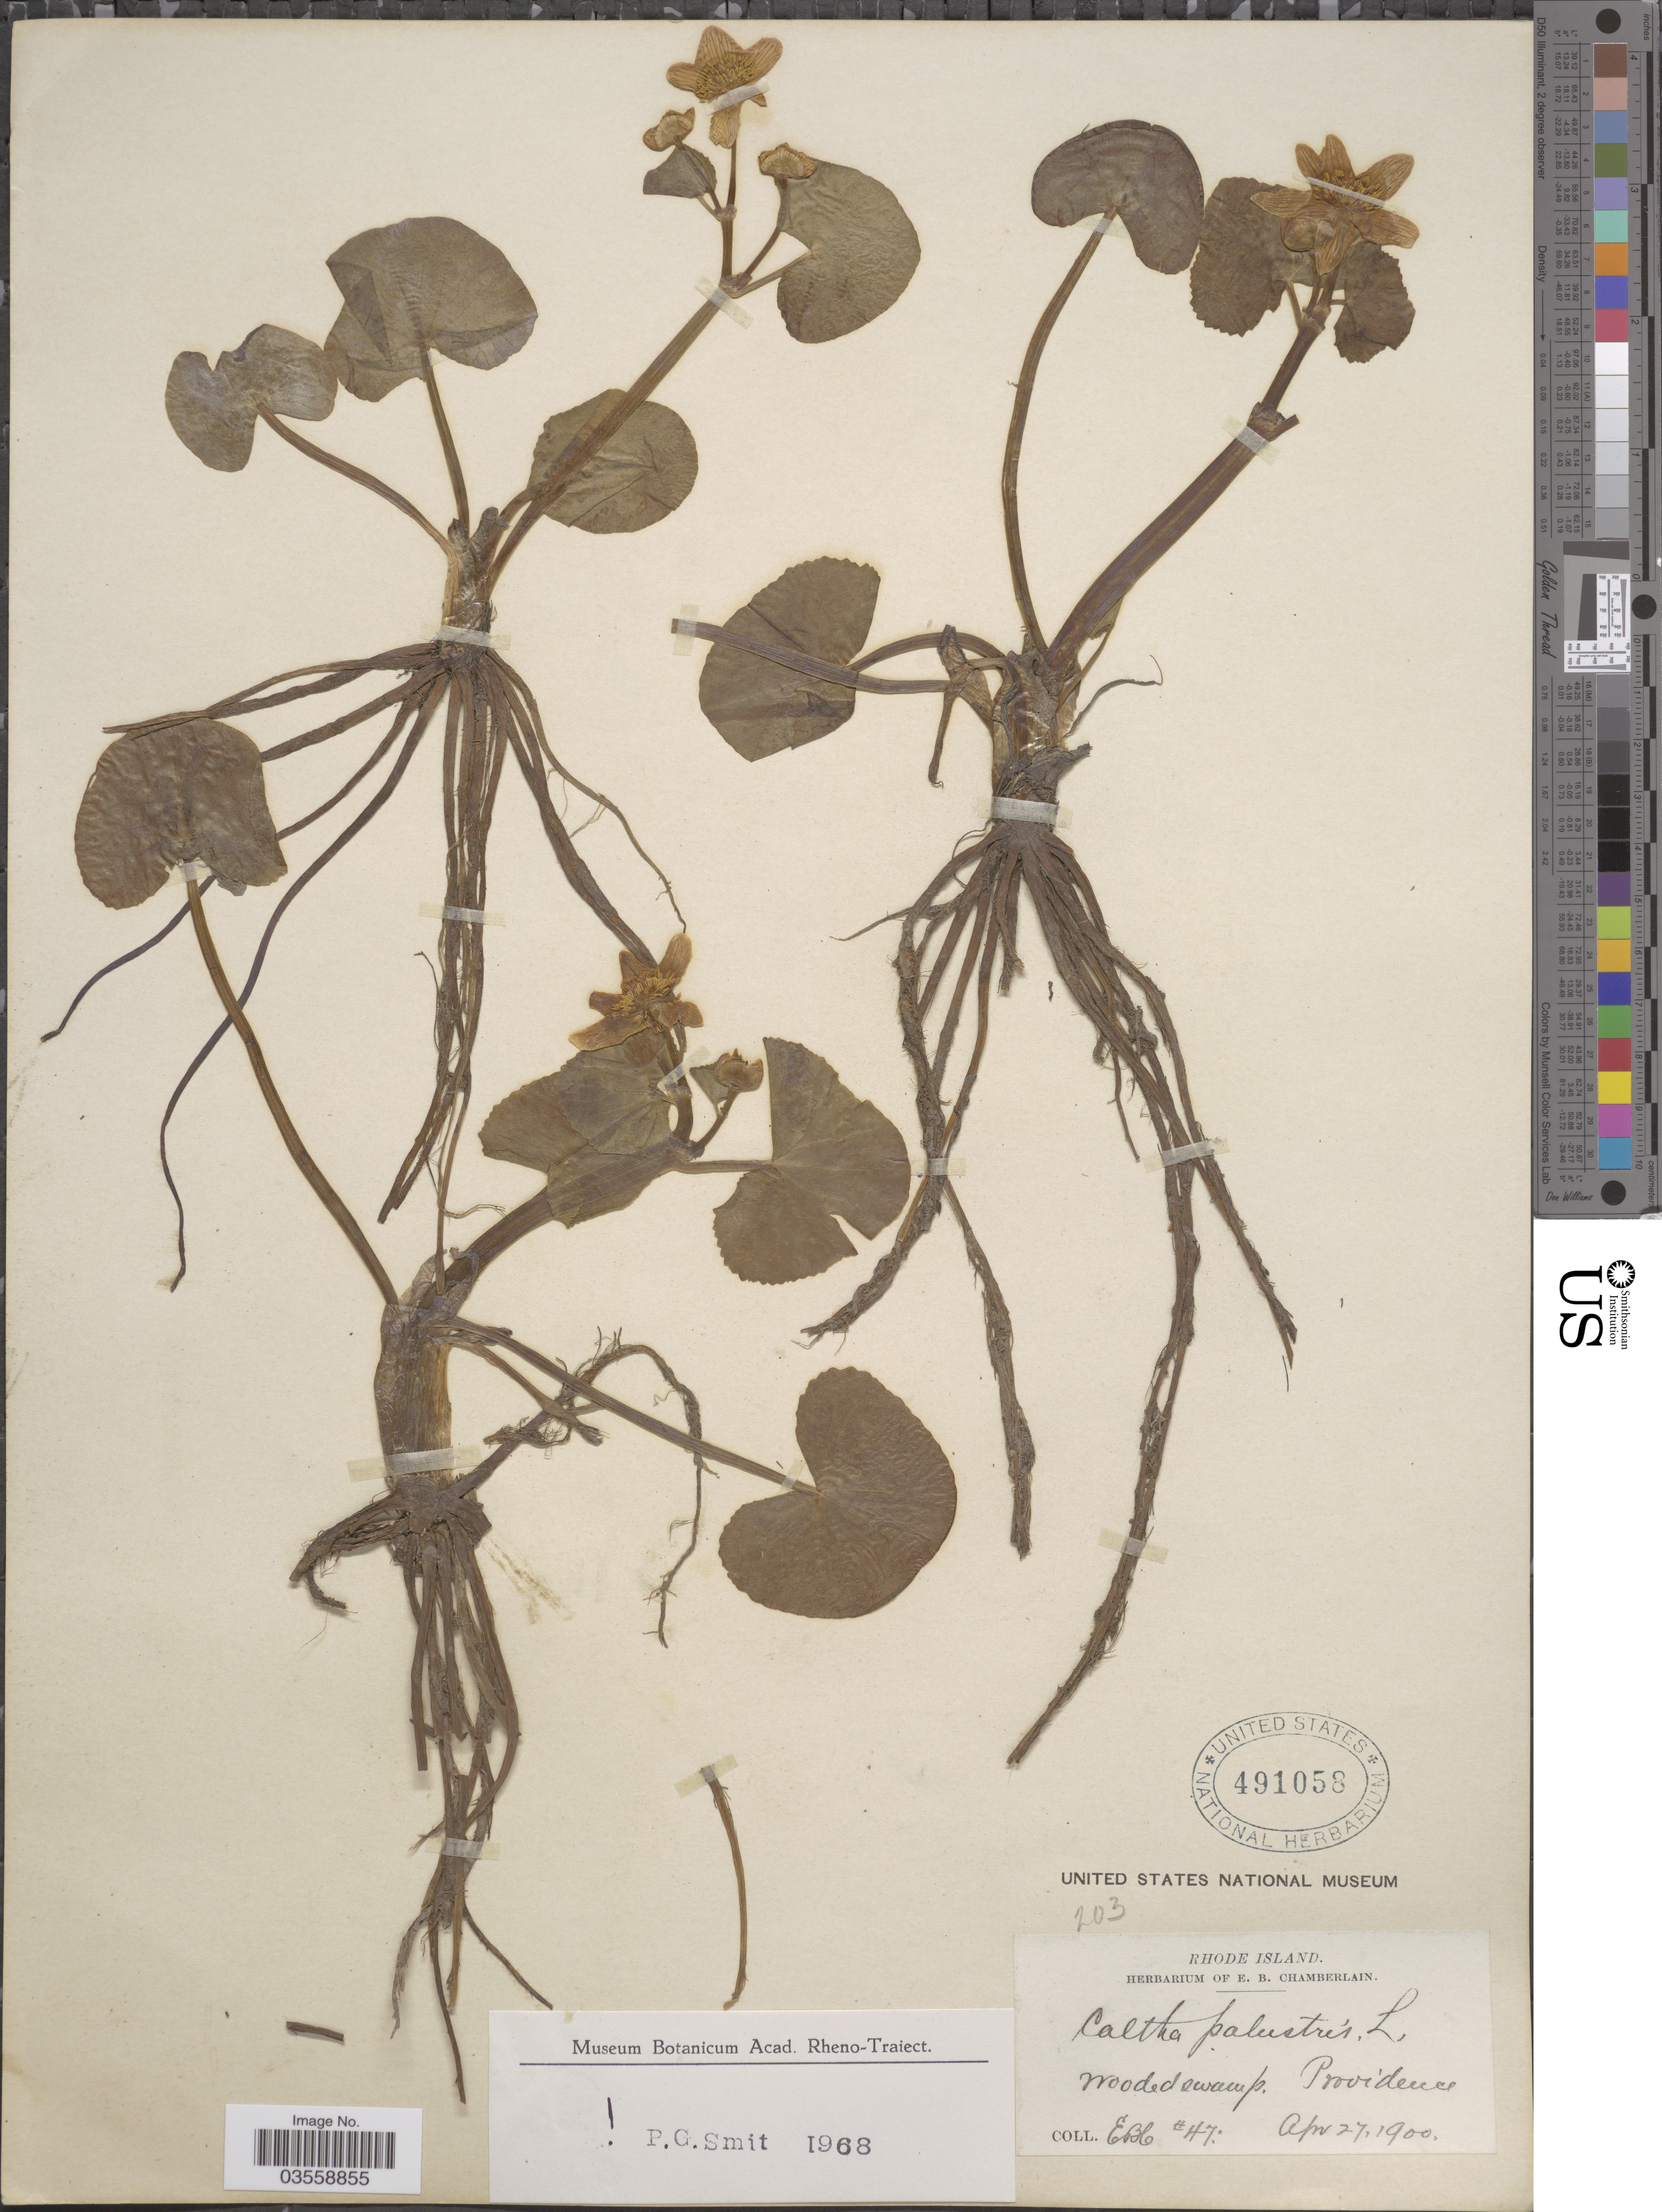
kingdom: Plantae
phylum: Tracheophyta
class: Magnoliopsida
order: Ranunculales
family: Ranunculaceae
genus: Caltha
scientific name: Caltha palustris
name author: L.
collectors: E. Chamberlain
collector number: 47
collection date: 1900-04-27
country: United States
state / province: Rhode Island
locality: Providence.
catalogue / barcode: US 491058